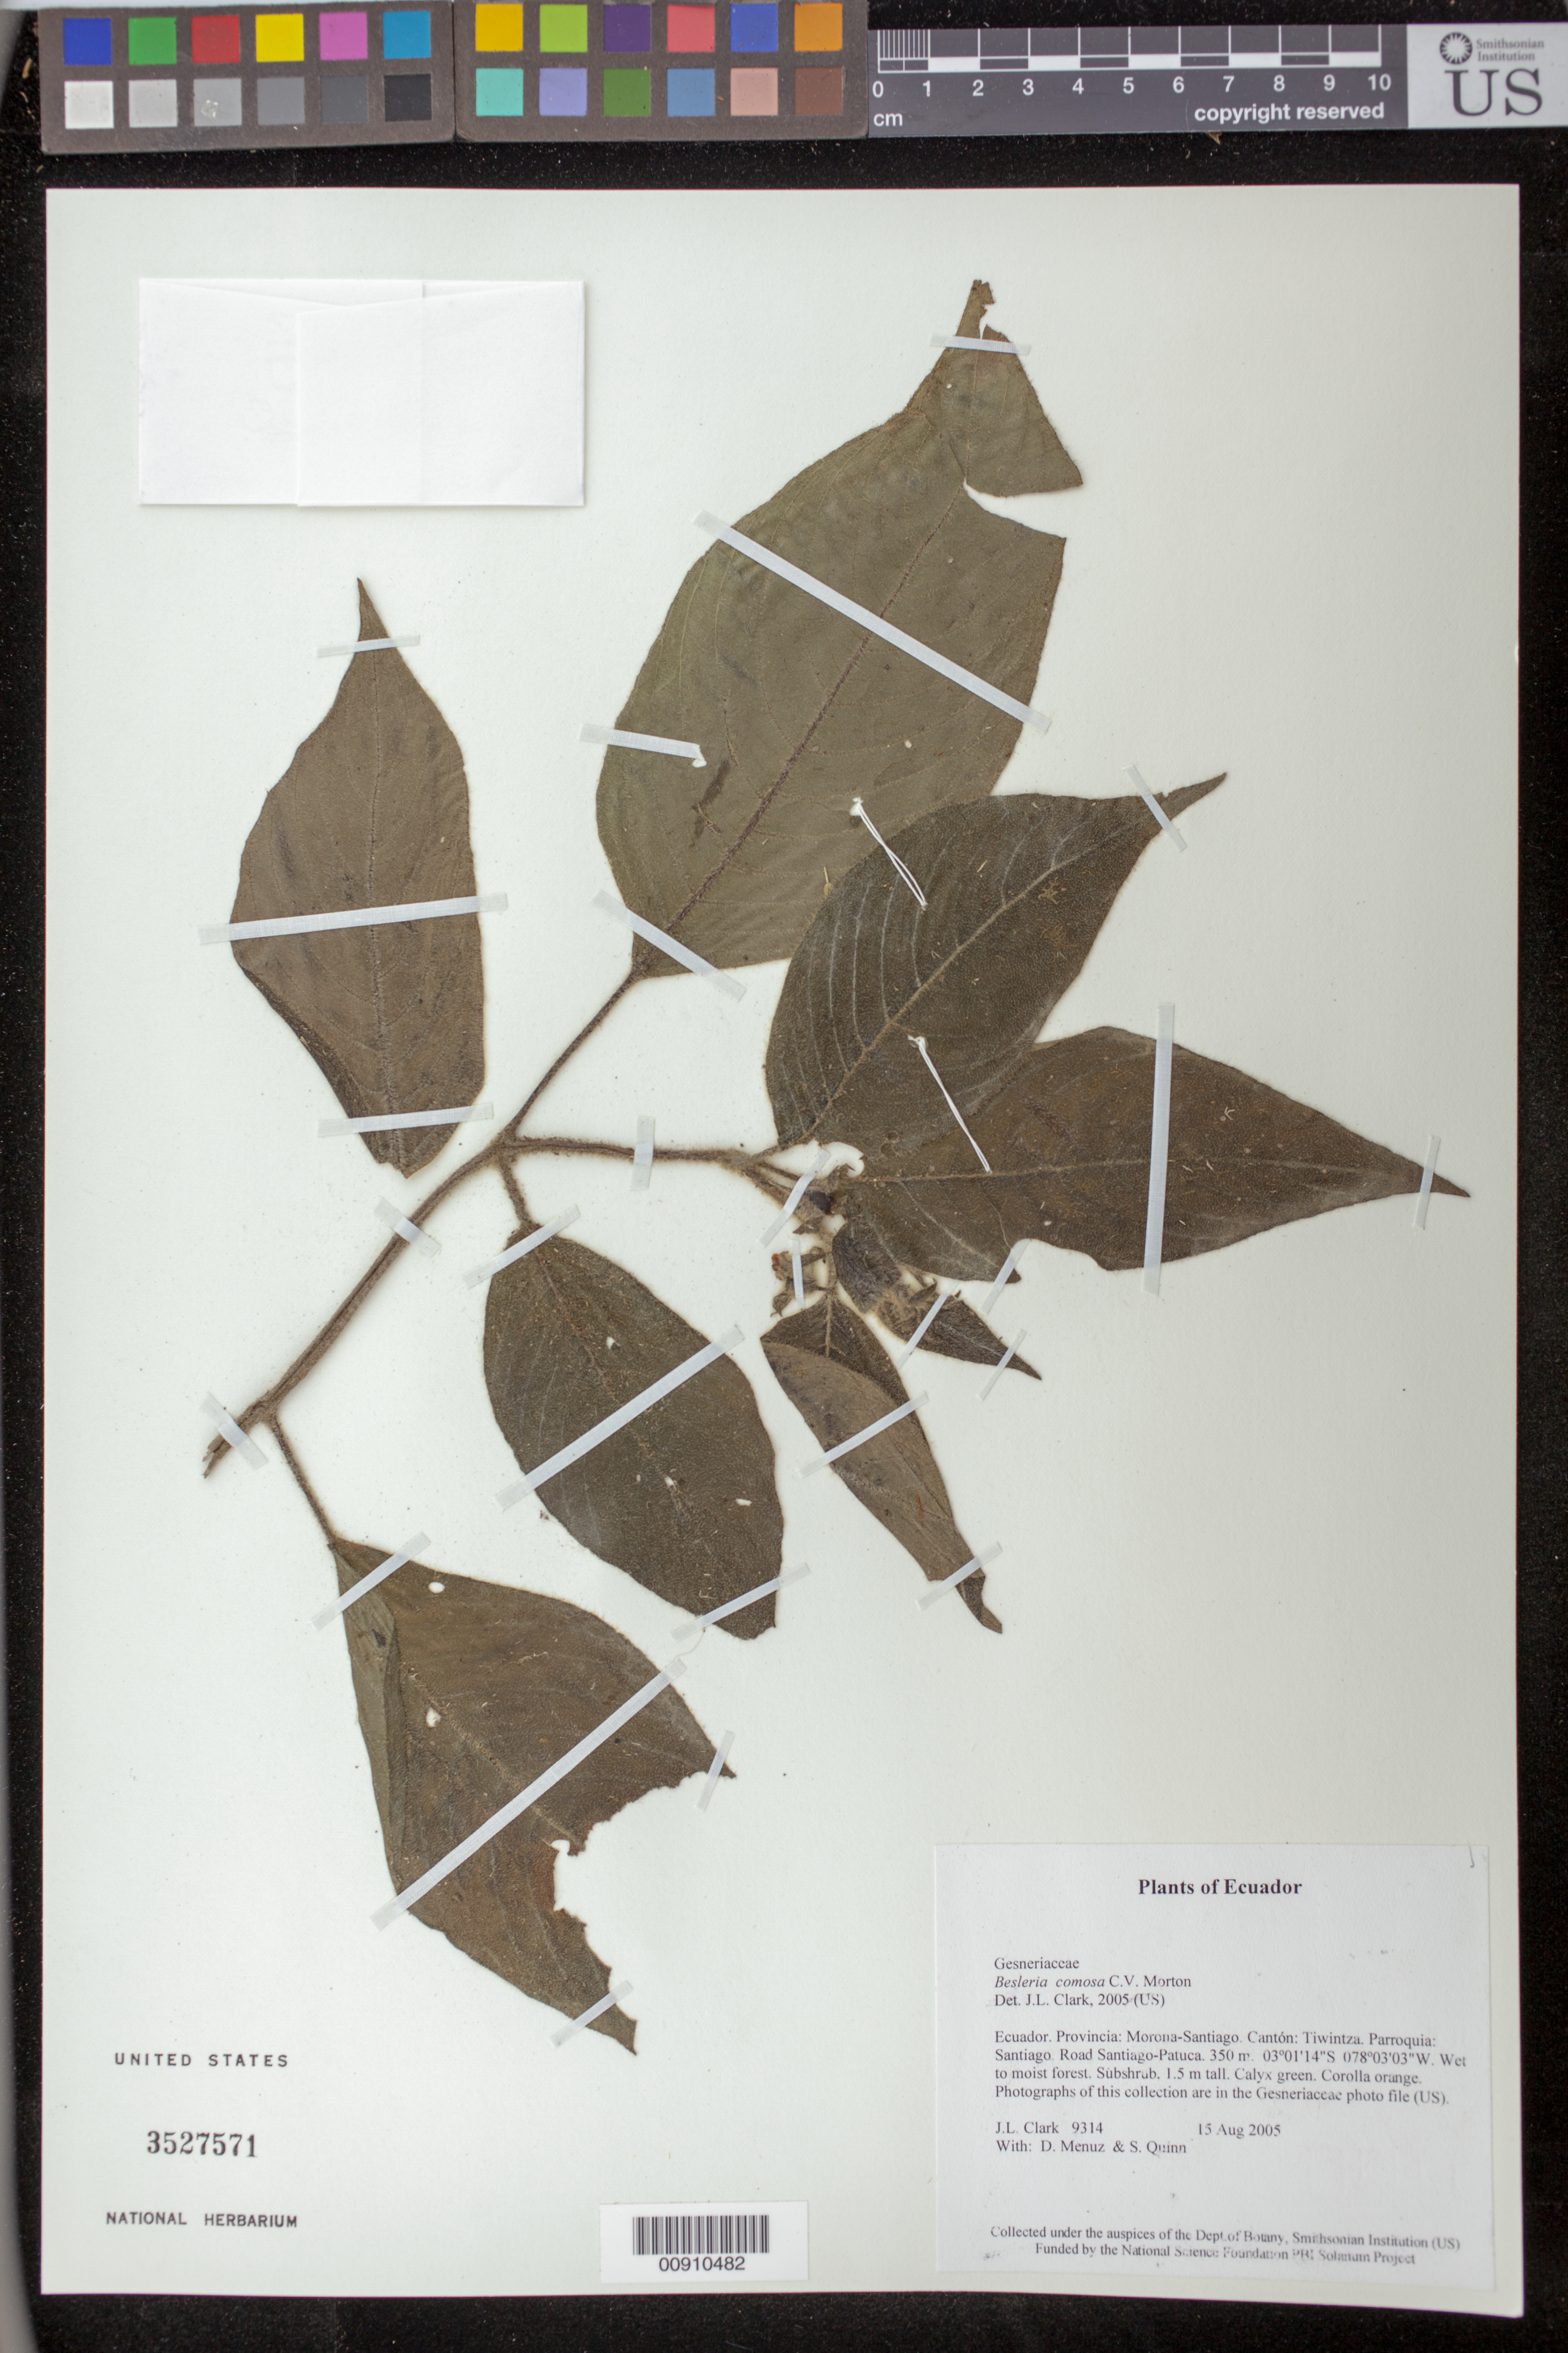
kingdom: Plantae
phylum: Tracheophyta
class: Magnoliopsida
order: Lamiales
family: Gesneriaceae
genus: Besleria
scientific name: Besleria comosa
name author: C.V. Morton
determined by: Clark, J. L., (SEL), The Marie Selby Botanical Garden (UNITED STATES)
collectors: J. L. Clark, D. Menuz & S. Quinn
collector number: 9314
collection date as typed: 15 Aug 2005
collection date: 2005-08-15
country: Ecuador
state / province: Morona-Santiago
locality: Tiwintza. Parroquia: Santiago. Road Santiago-Patuca.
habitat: Wet to moist forest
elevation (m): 350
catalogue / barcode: US 3527571